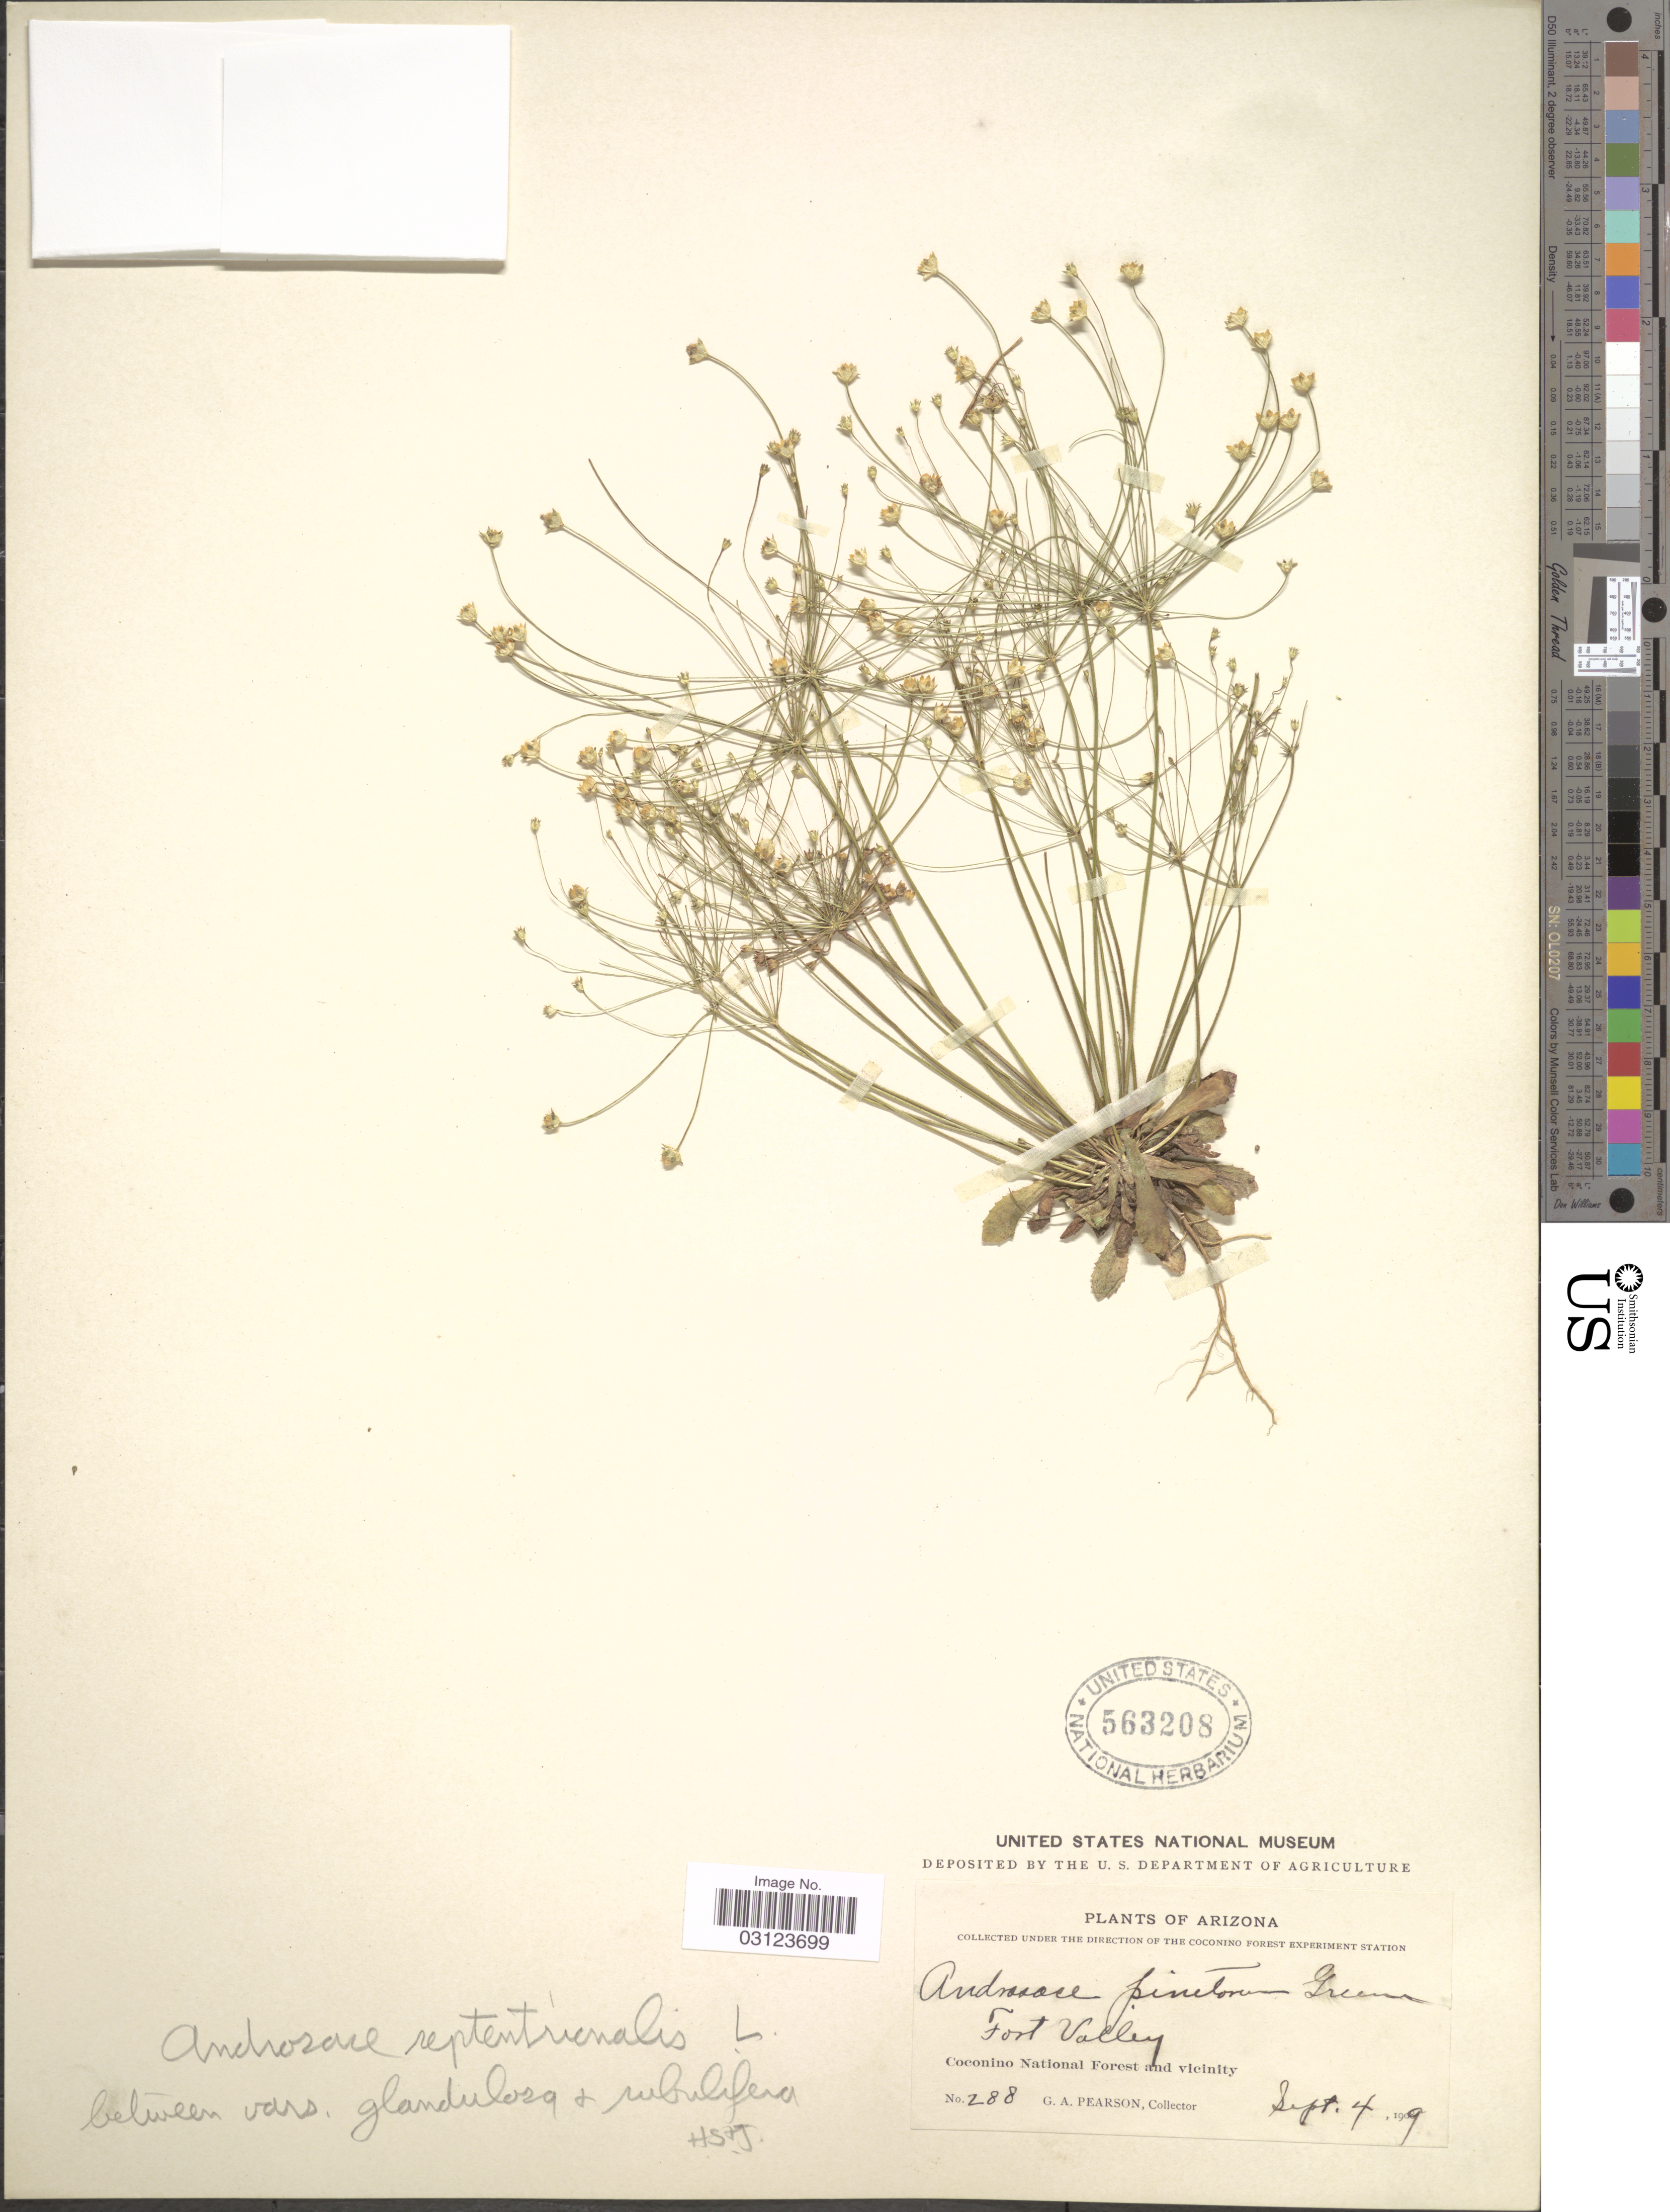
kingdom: Plantae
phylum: Tracheophyta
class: Magnoliopsida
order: Ericales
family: Primulaceae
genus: Androsace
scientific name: Androsace septentrionalis subsp. subulifera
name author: (A. Gray) G.T. Robbins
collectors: G. Pearson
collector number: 288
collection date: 1909-09-04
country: United States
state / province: Arizona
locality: Fort Valley. Coconino National Forest and vicinity.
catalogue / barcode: US 563208